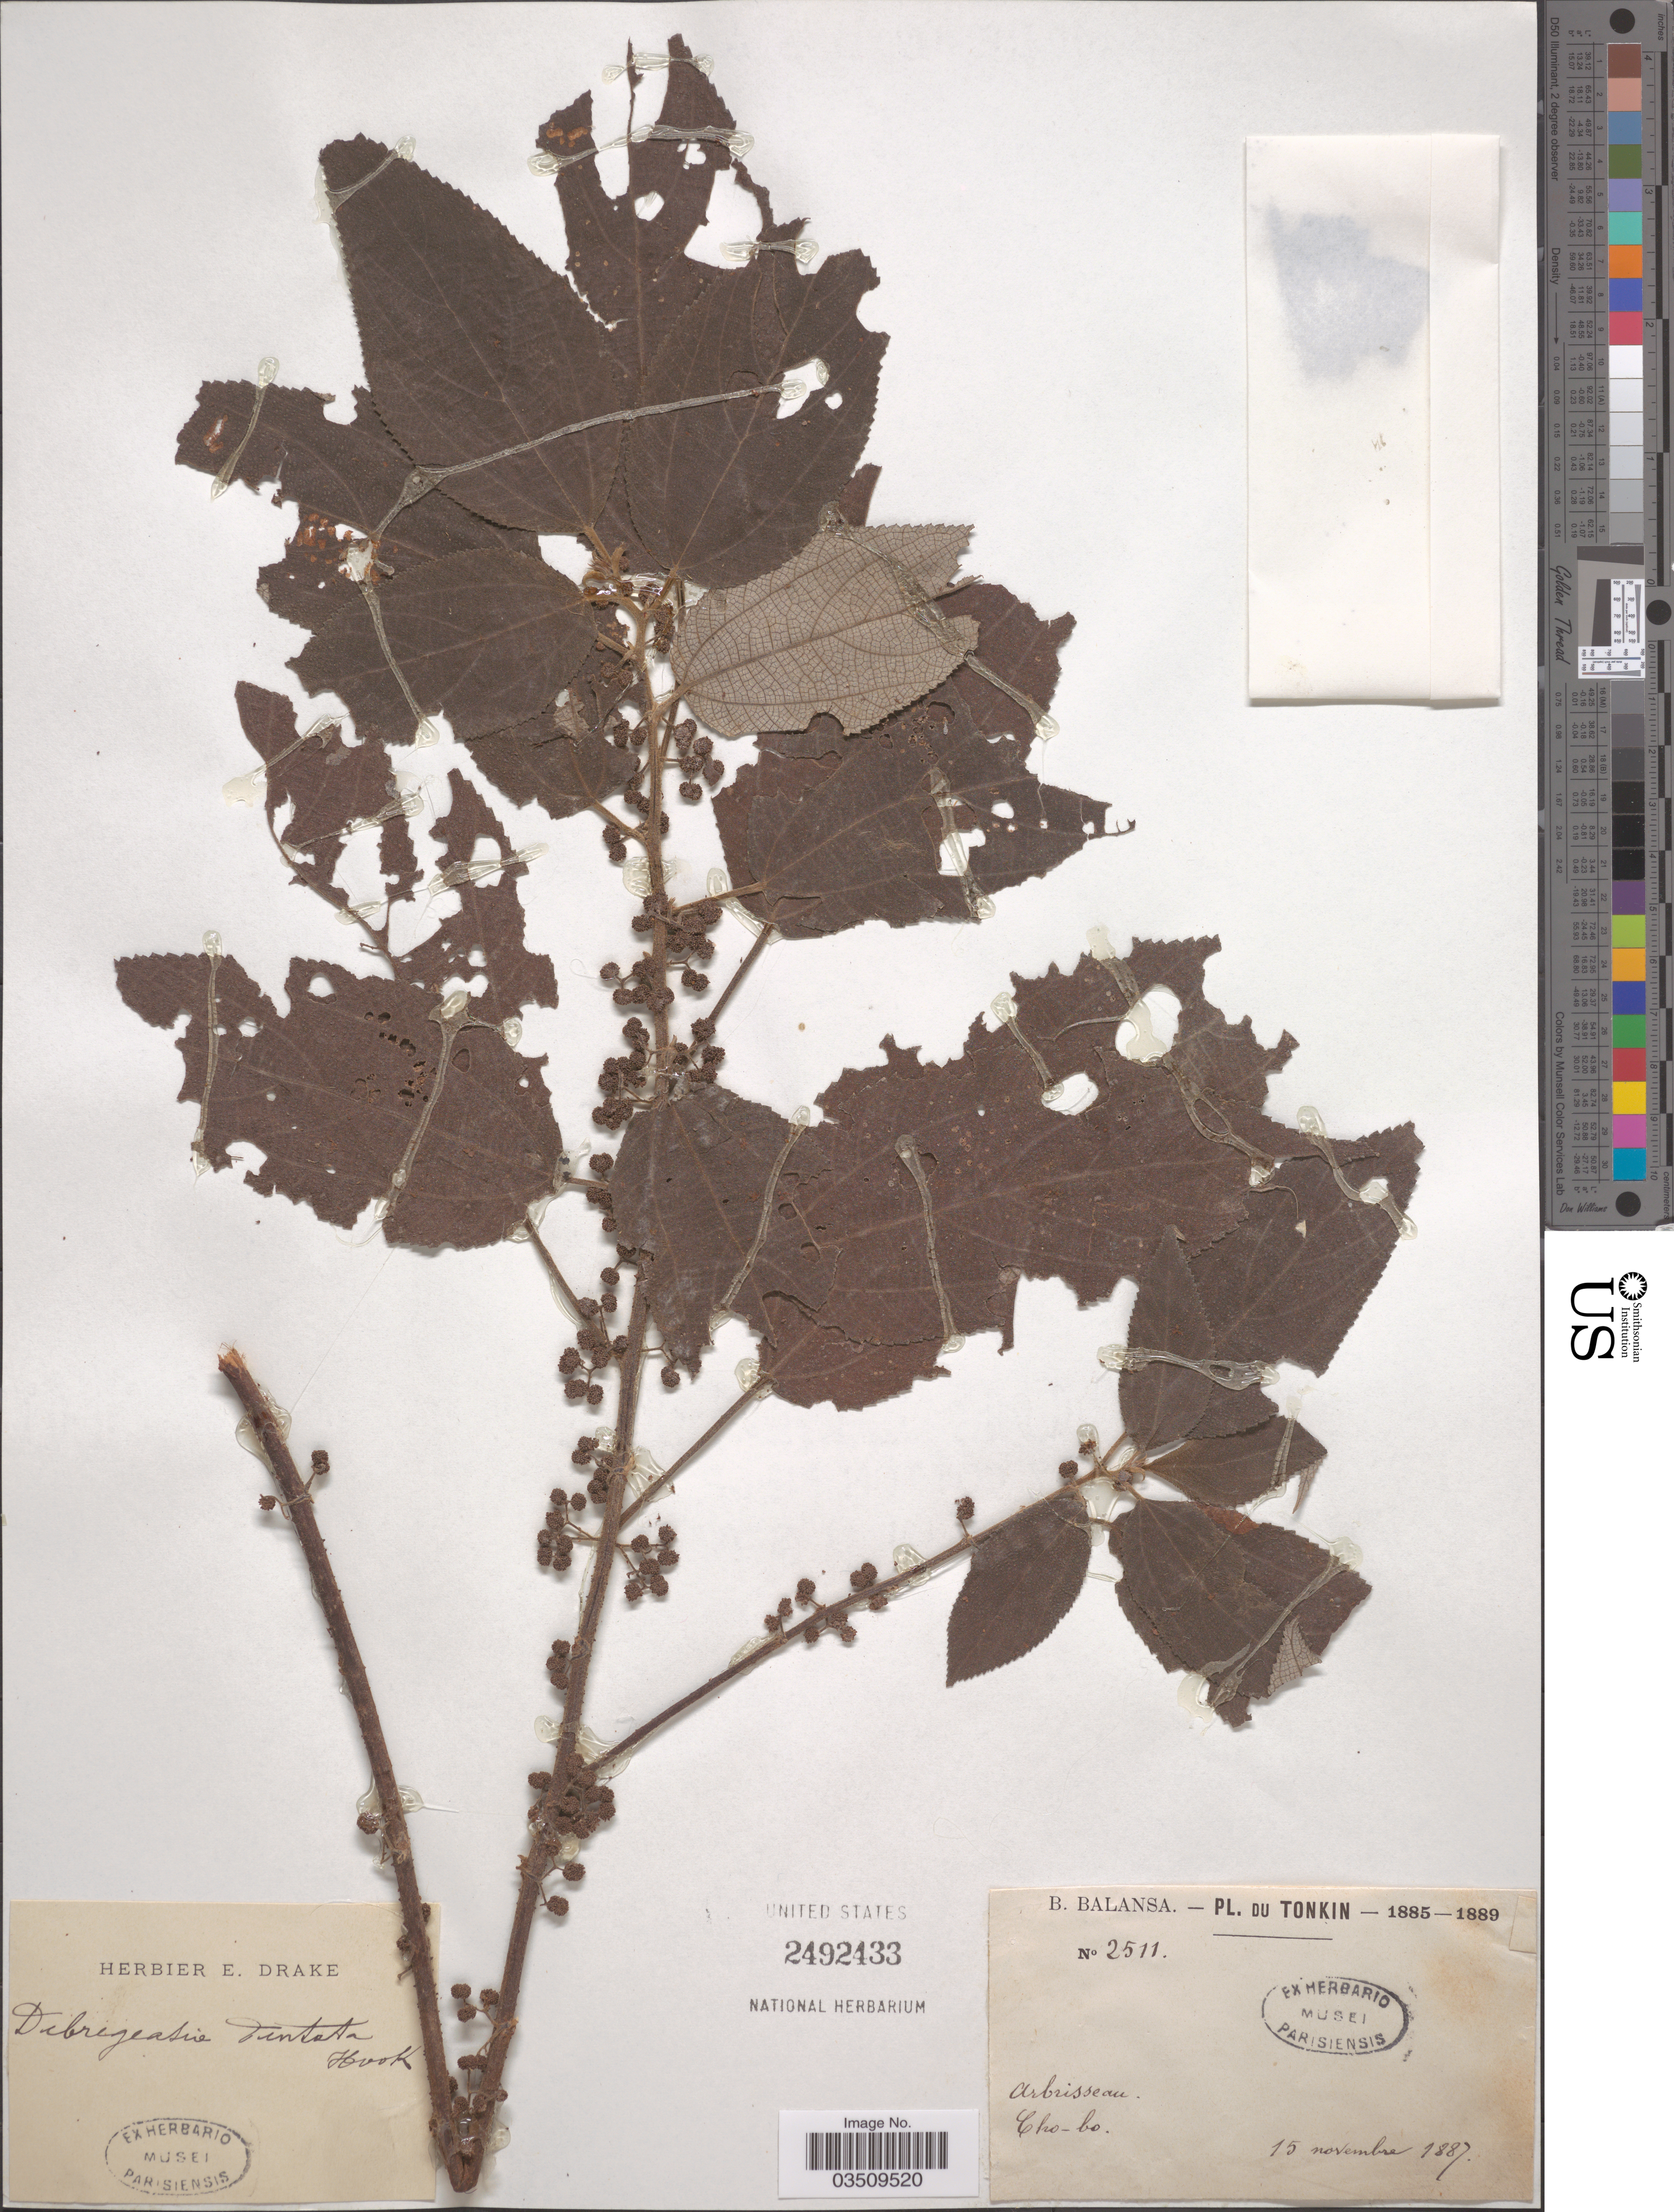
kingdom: Plantae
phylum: Tracheophyta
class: Magnoliopsida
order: Rosales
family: Urticaceae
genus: Debregeasia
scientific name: Debregeasia dentata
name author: Hook. f.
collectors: B. Balansa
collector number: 2511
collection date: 1887-11-15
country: Vietnam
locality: Tonkin, Cho-bo.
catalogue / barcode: US 2492433